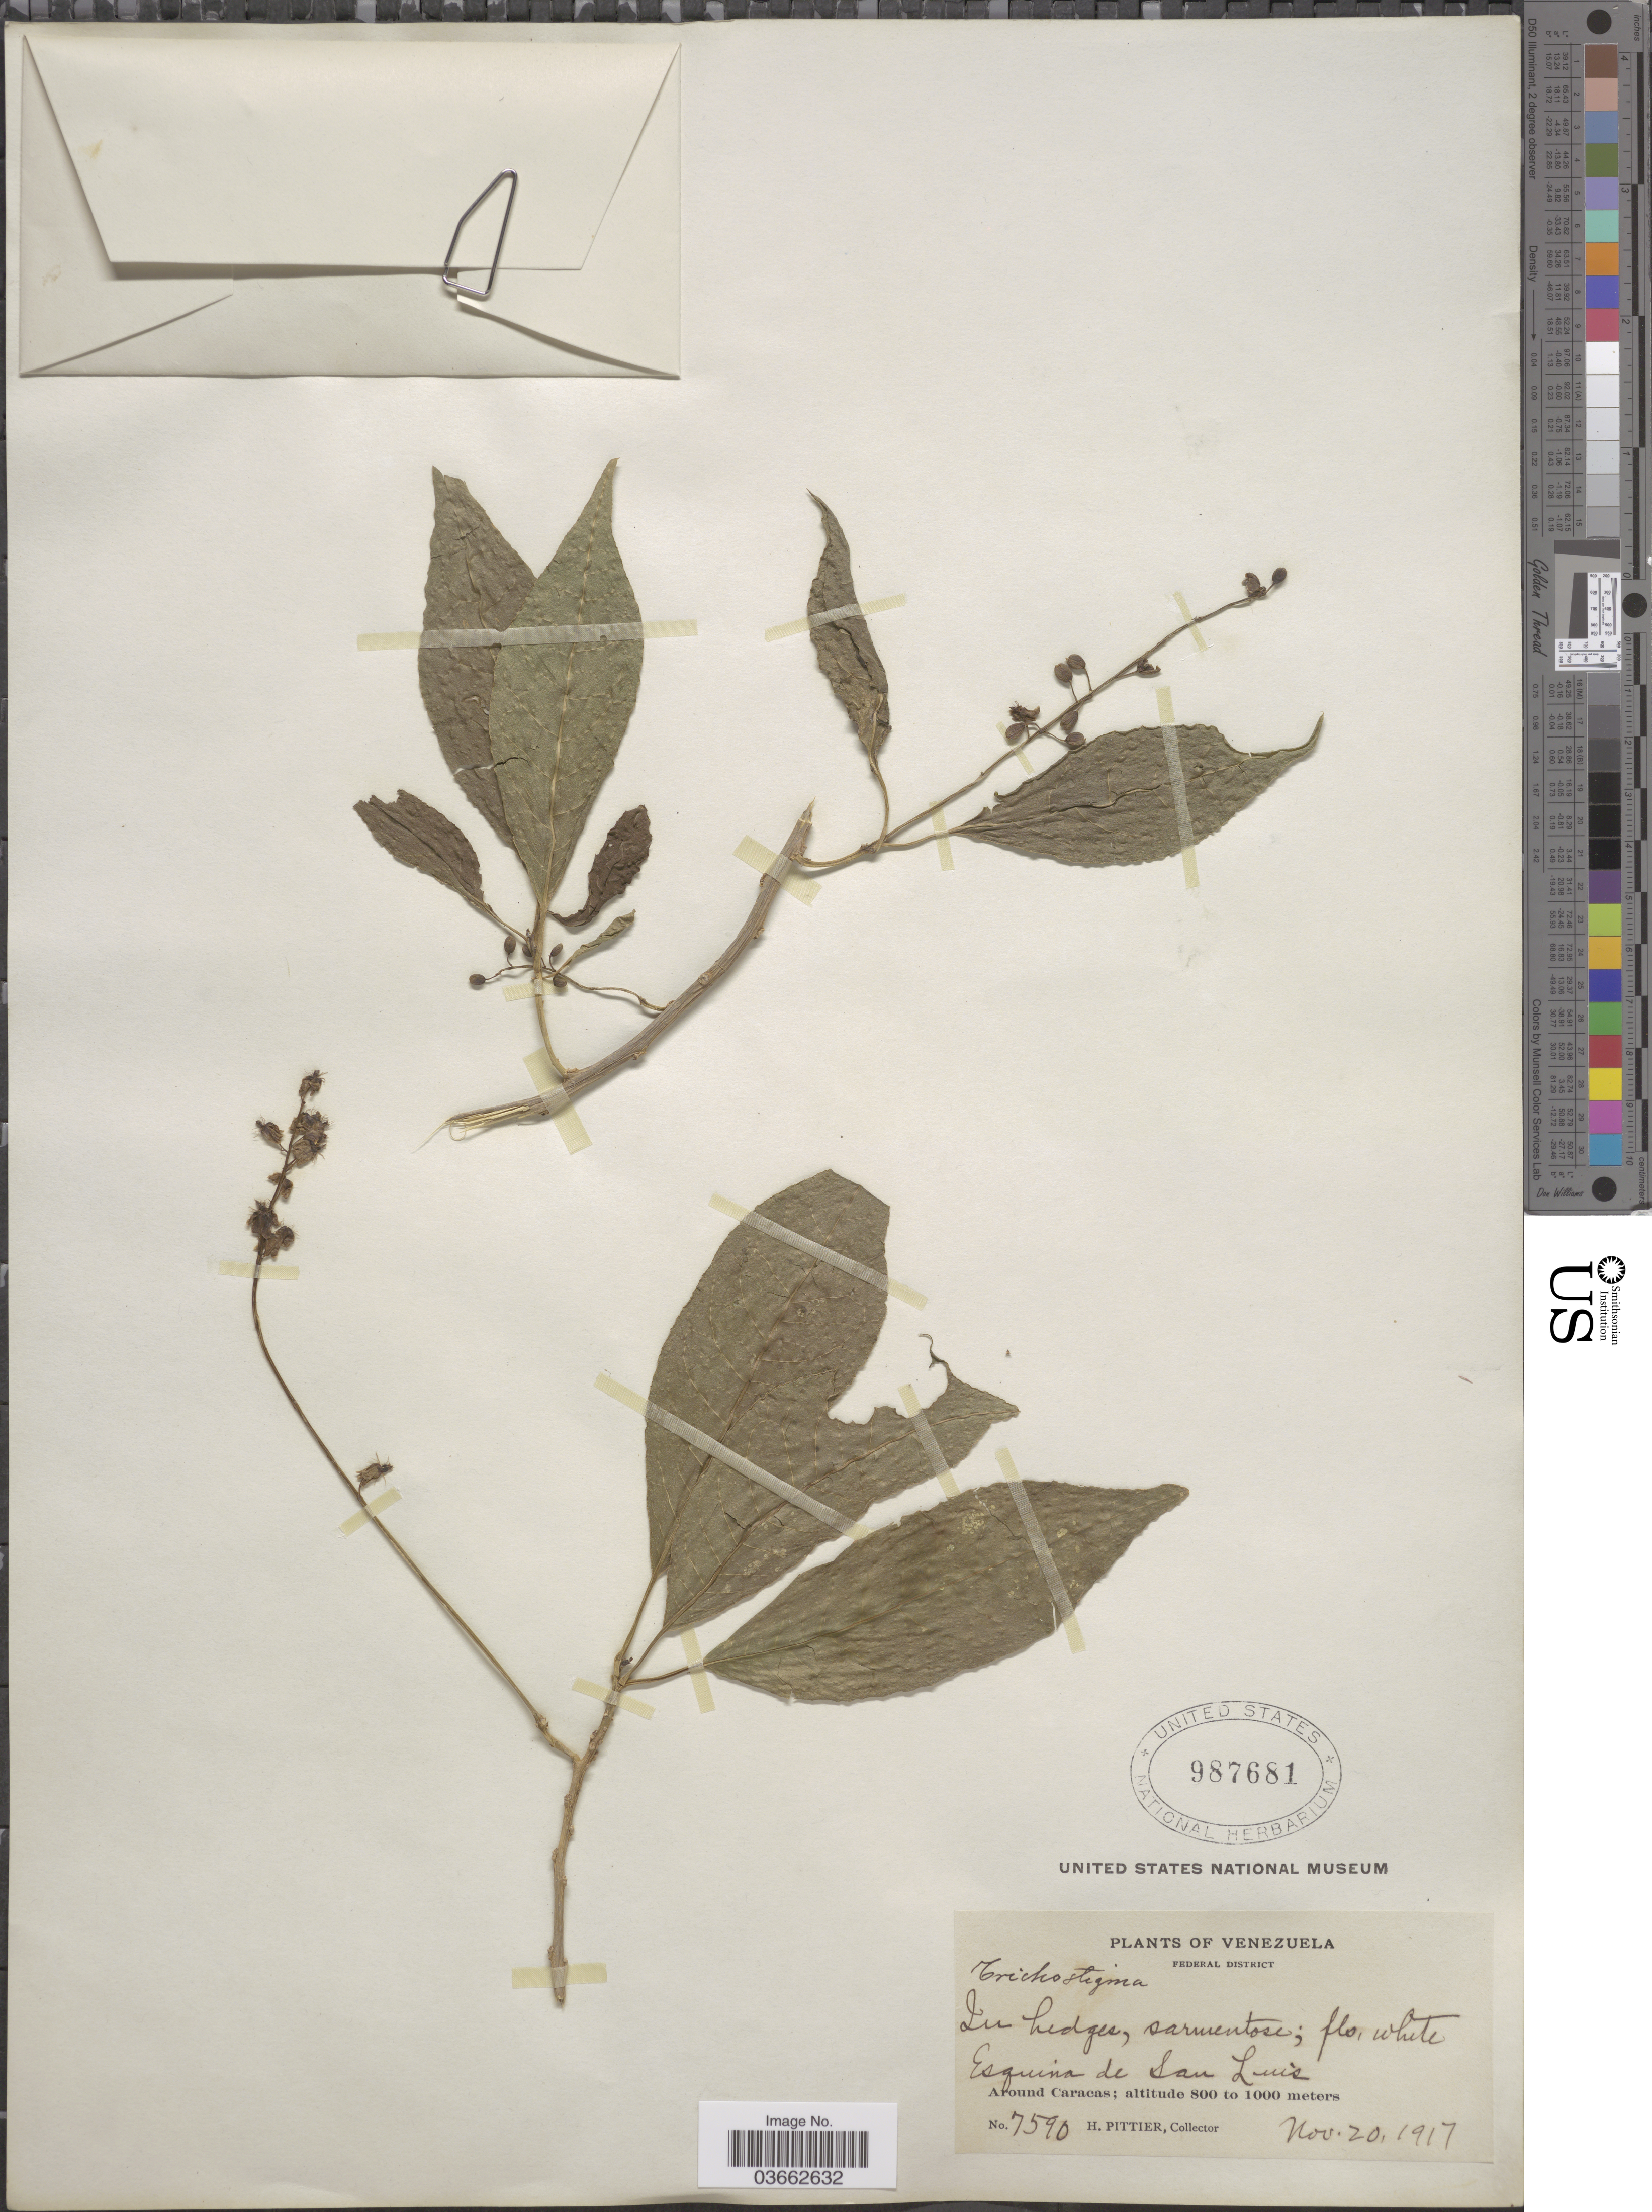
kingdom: Plantae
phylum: Tracheophyta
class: Magnoliopsida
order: Caryophyllales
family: Phytolaccaceae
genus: Trichostigma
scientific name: Trichostigma octandrum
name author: (L.) H. Walter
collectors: H. F. Pittier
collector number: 7590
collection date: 1917-11-20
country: Venezuela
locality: Federal District. Esquina de San Luis. Around Caracas.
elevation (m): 800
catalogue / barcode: US 987681